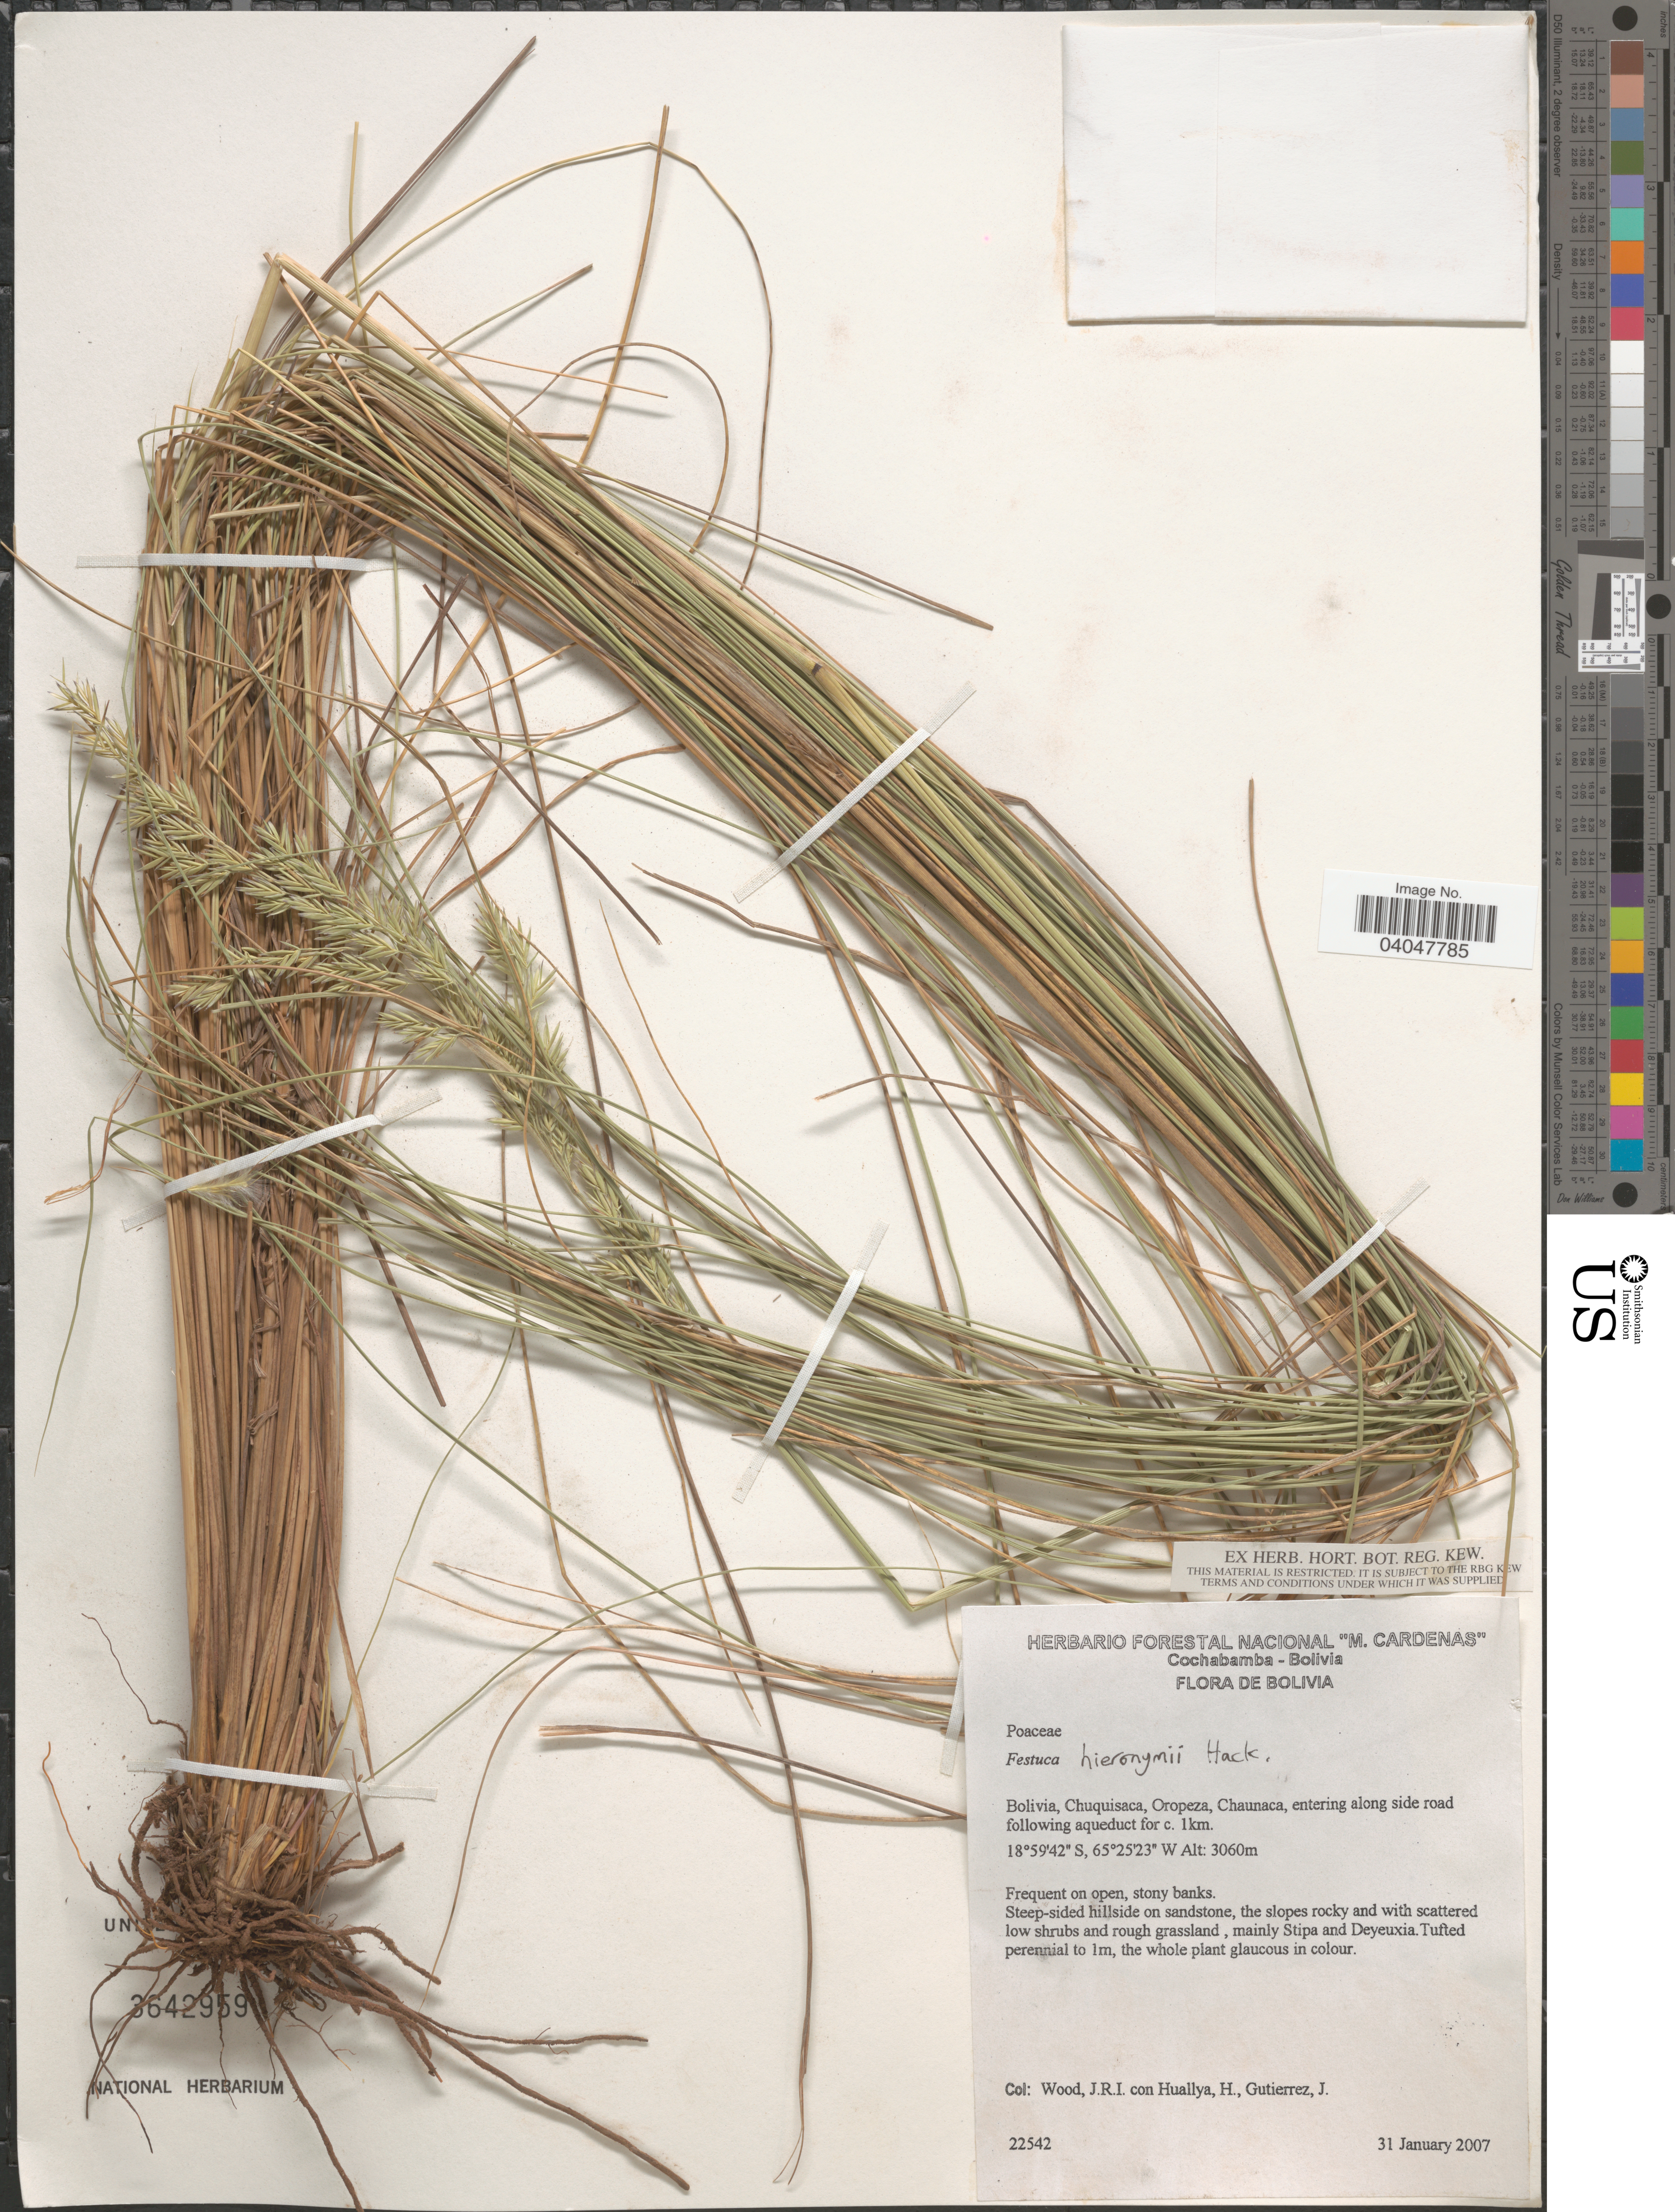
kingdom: Plantae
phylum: Tracheophyta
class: Liliopsida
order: Poales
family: Poaceae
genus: Festuca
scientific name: Festuca hieronymi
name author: Hack.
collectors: J. R. I. Wood, H. Huallya & J. Gutierrez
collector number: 22542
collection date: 2007-01-31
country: Bolivia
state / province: Chuquisaca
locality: Oropeza, Chaunaca, entering along side road following aqueduct for c. 1km. On open, stony banks. Steep-sided hillside on sandstone, the slopes rocky and with scattered low shrubs and rough grassland.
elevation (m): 3060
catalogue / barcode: US 3642959